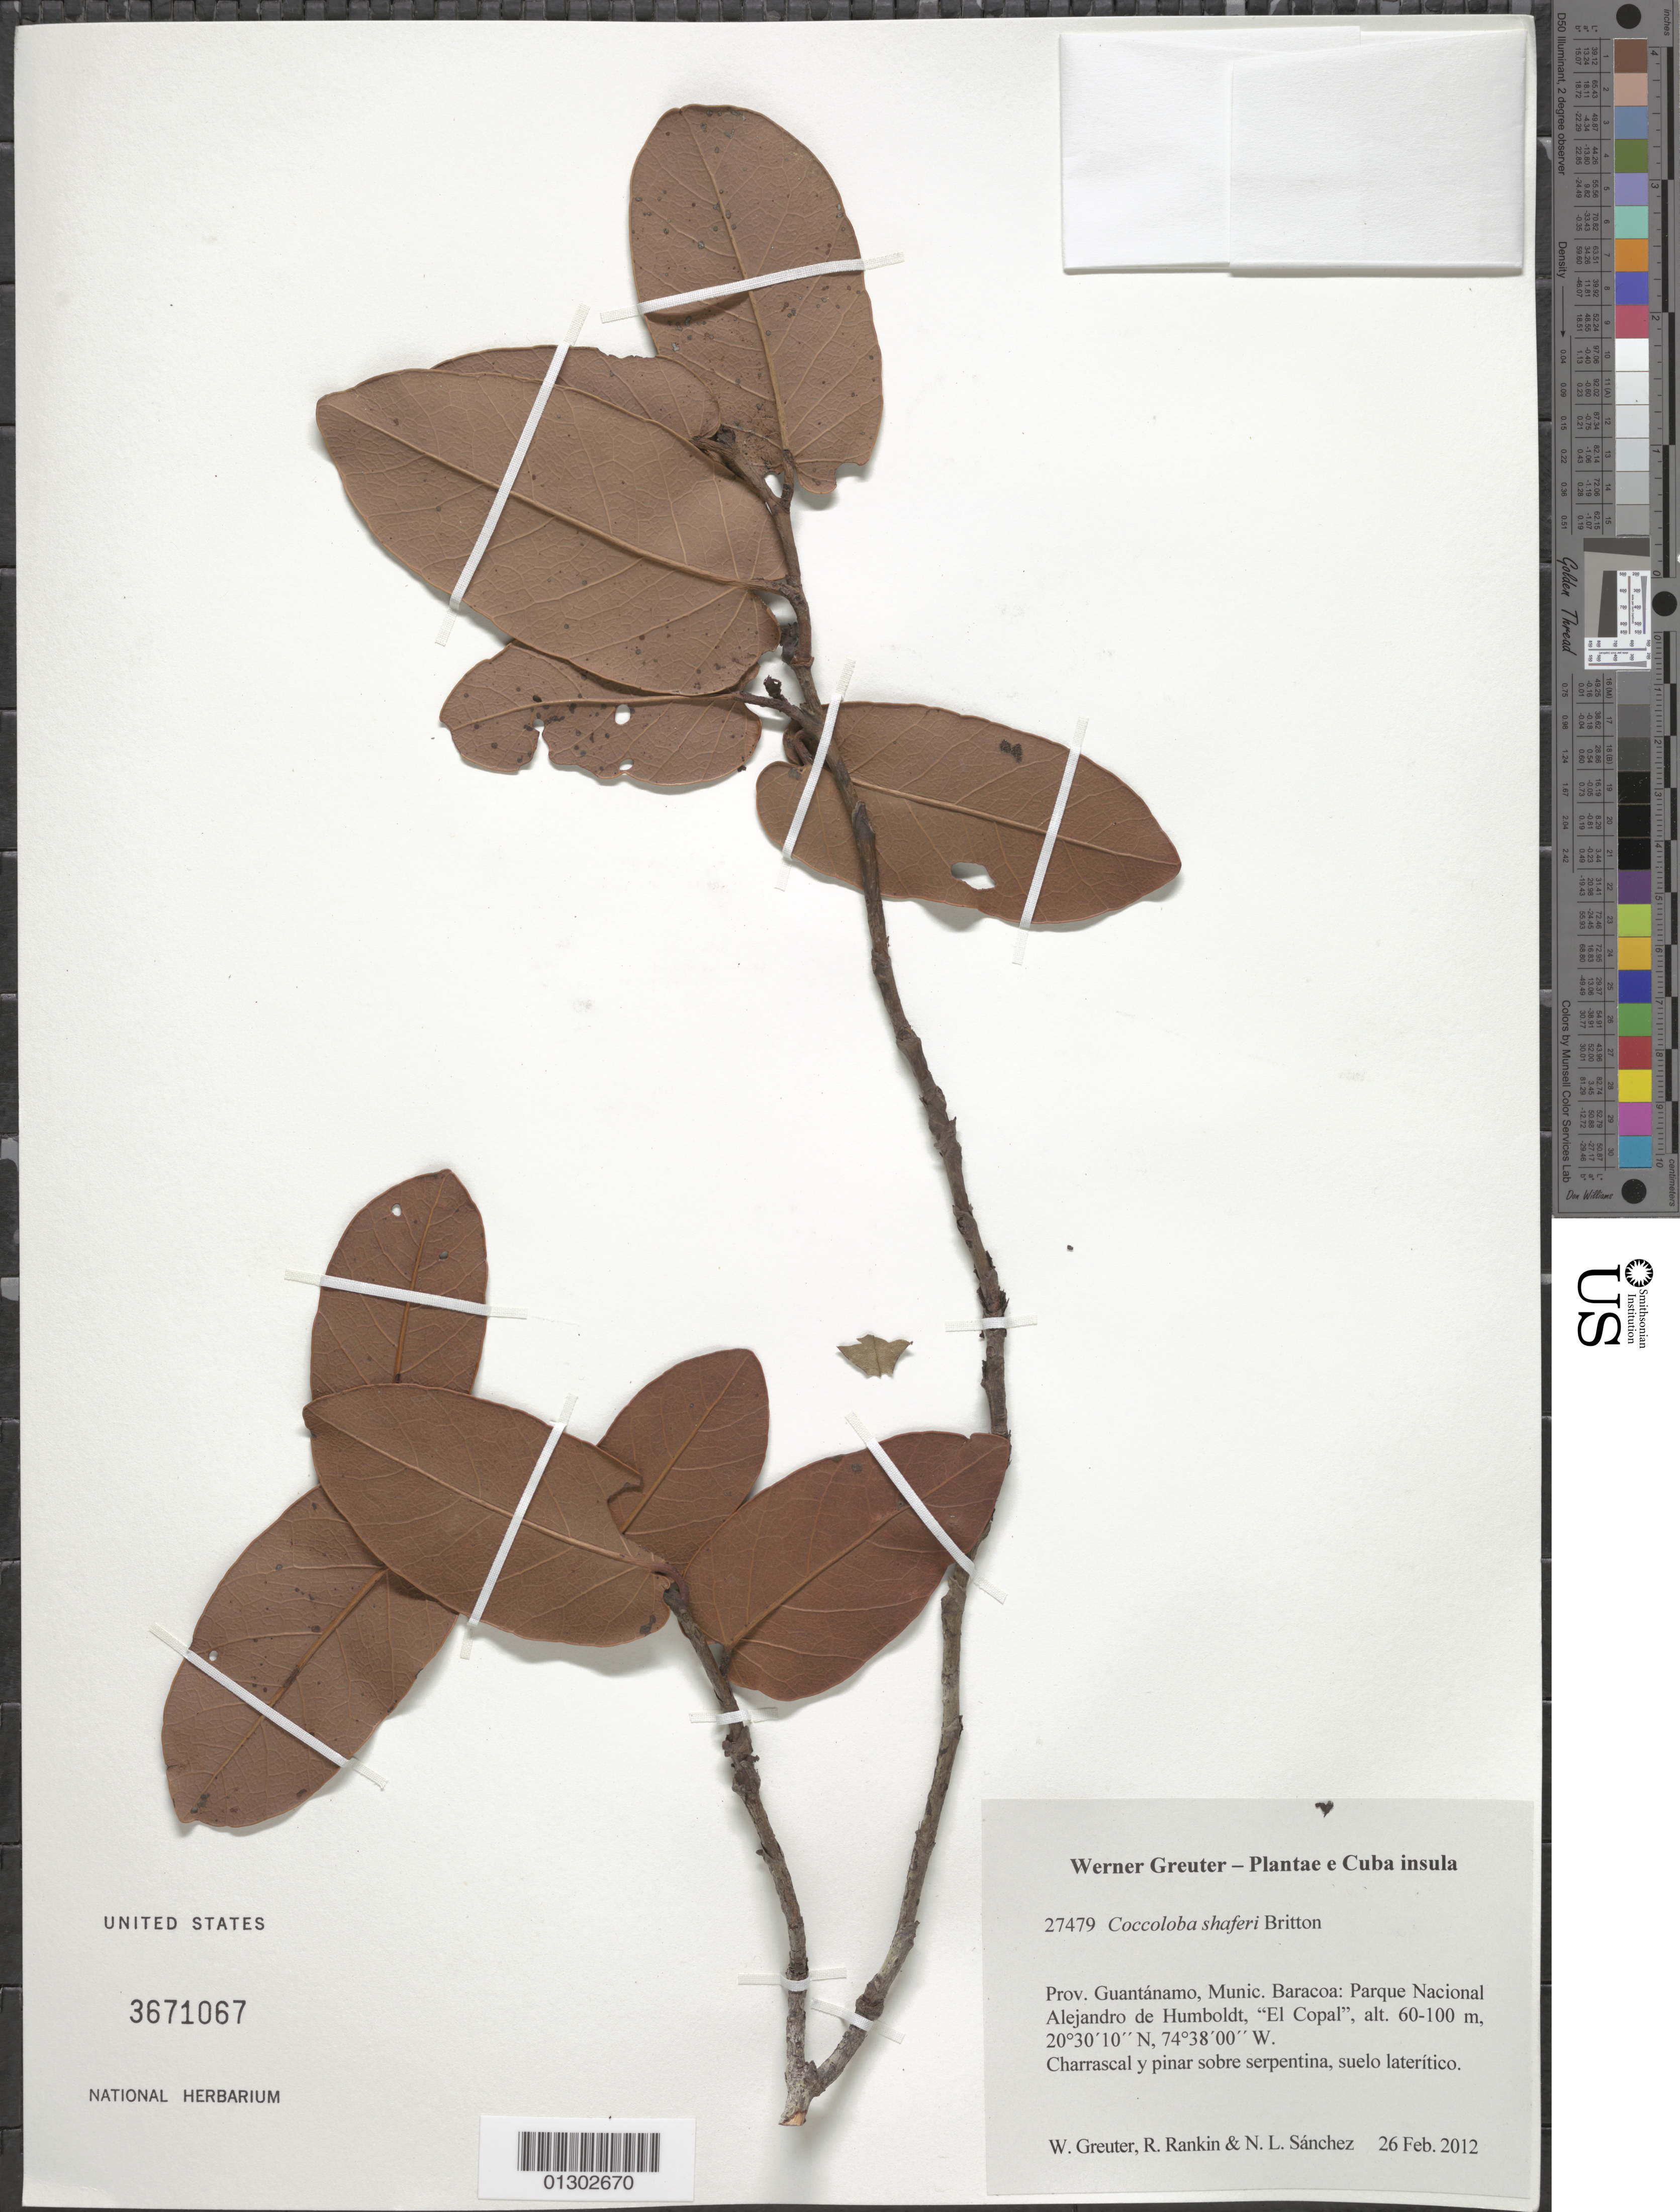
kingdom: Plantae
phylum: Tracheophyta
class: Magnoliopsida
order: Caryophyllales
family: Polygonaceae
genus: Coccoloba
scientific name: Coccoloba shaferi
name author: Britton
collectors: W. R. Greuter, R. Rankin Rodriguez & N. Sanchez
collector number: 27479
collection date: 2012-02-26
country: Cuba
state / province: Guantanamo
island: Cuba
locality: Munic. Baracoa; Parque Nacional Alejandro de Humboldt, "El Copal".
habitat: Charrascal y pinar sobre serpentina, suelo laterítico.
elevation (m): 60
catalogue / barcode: US 3671067